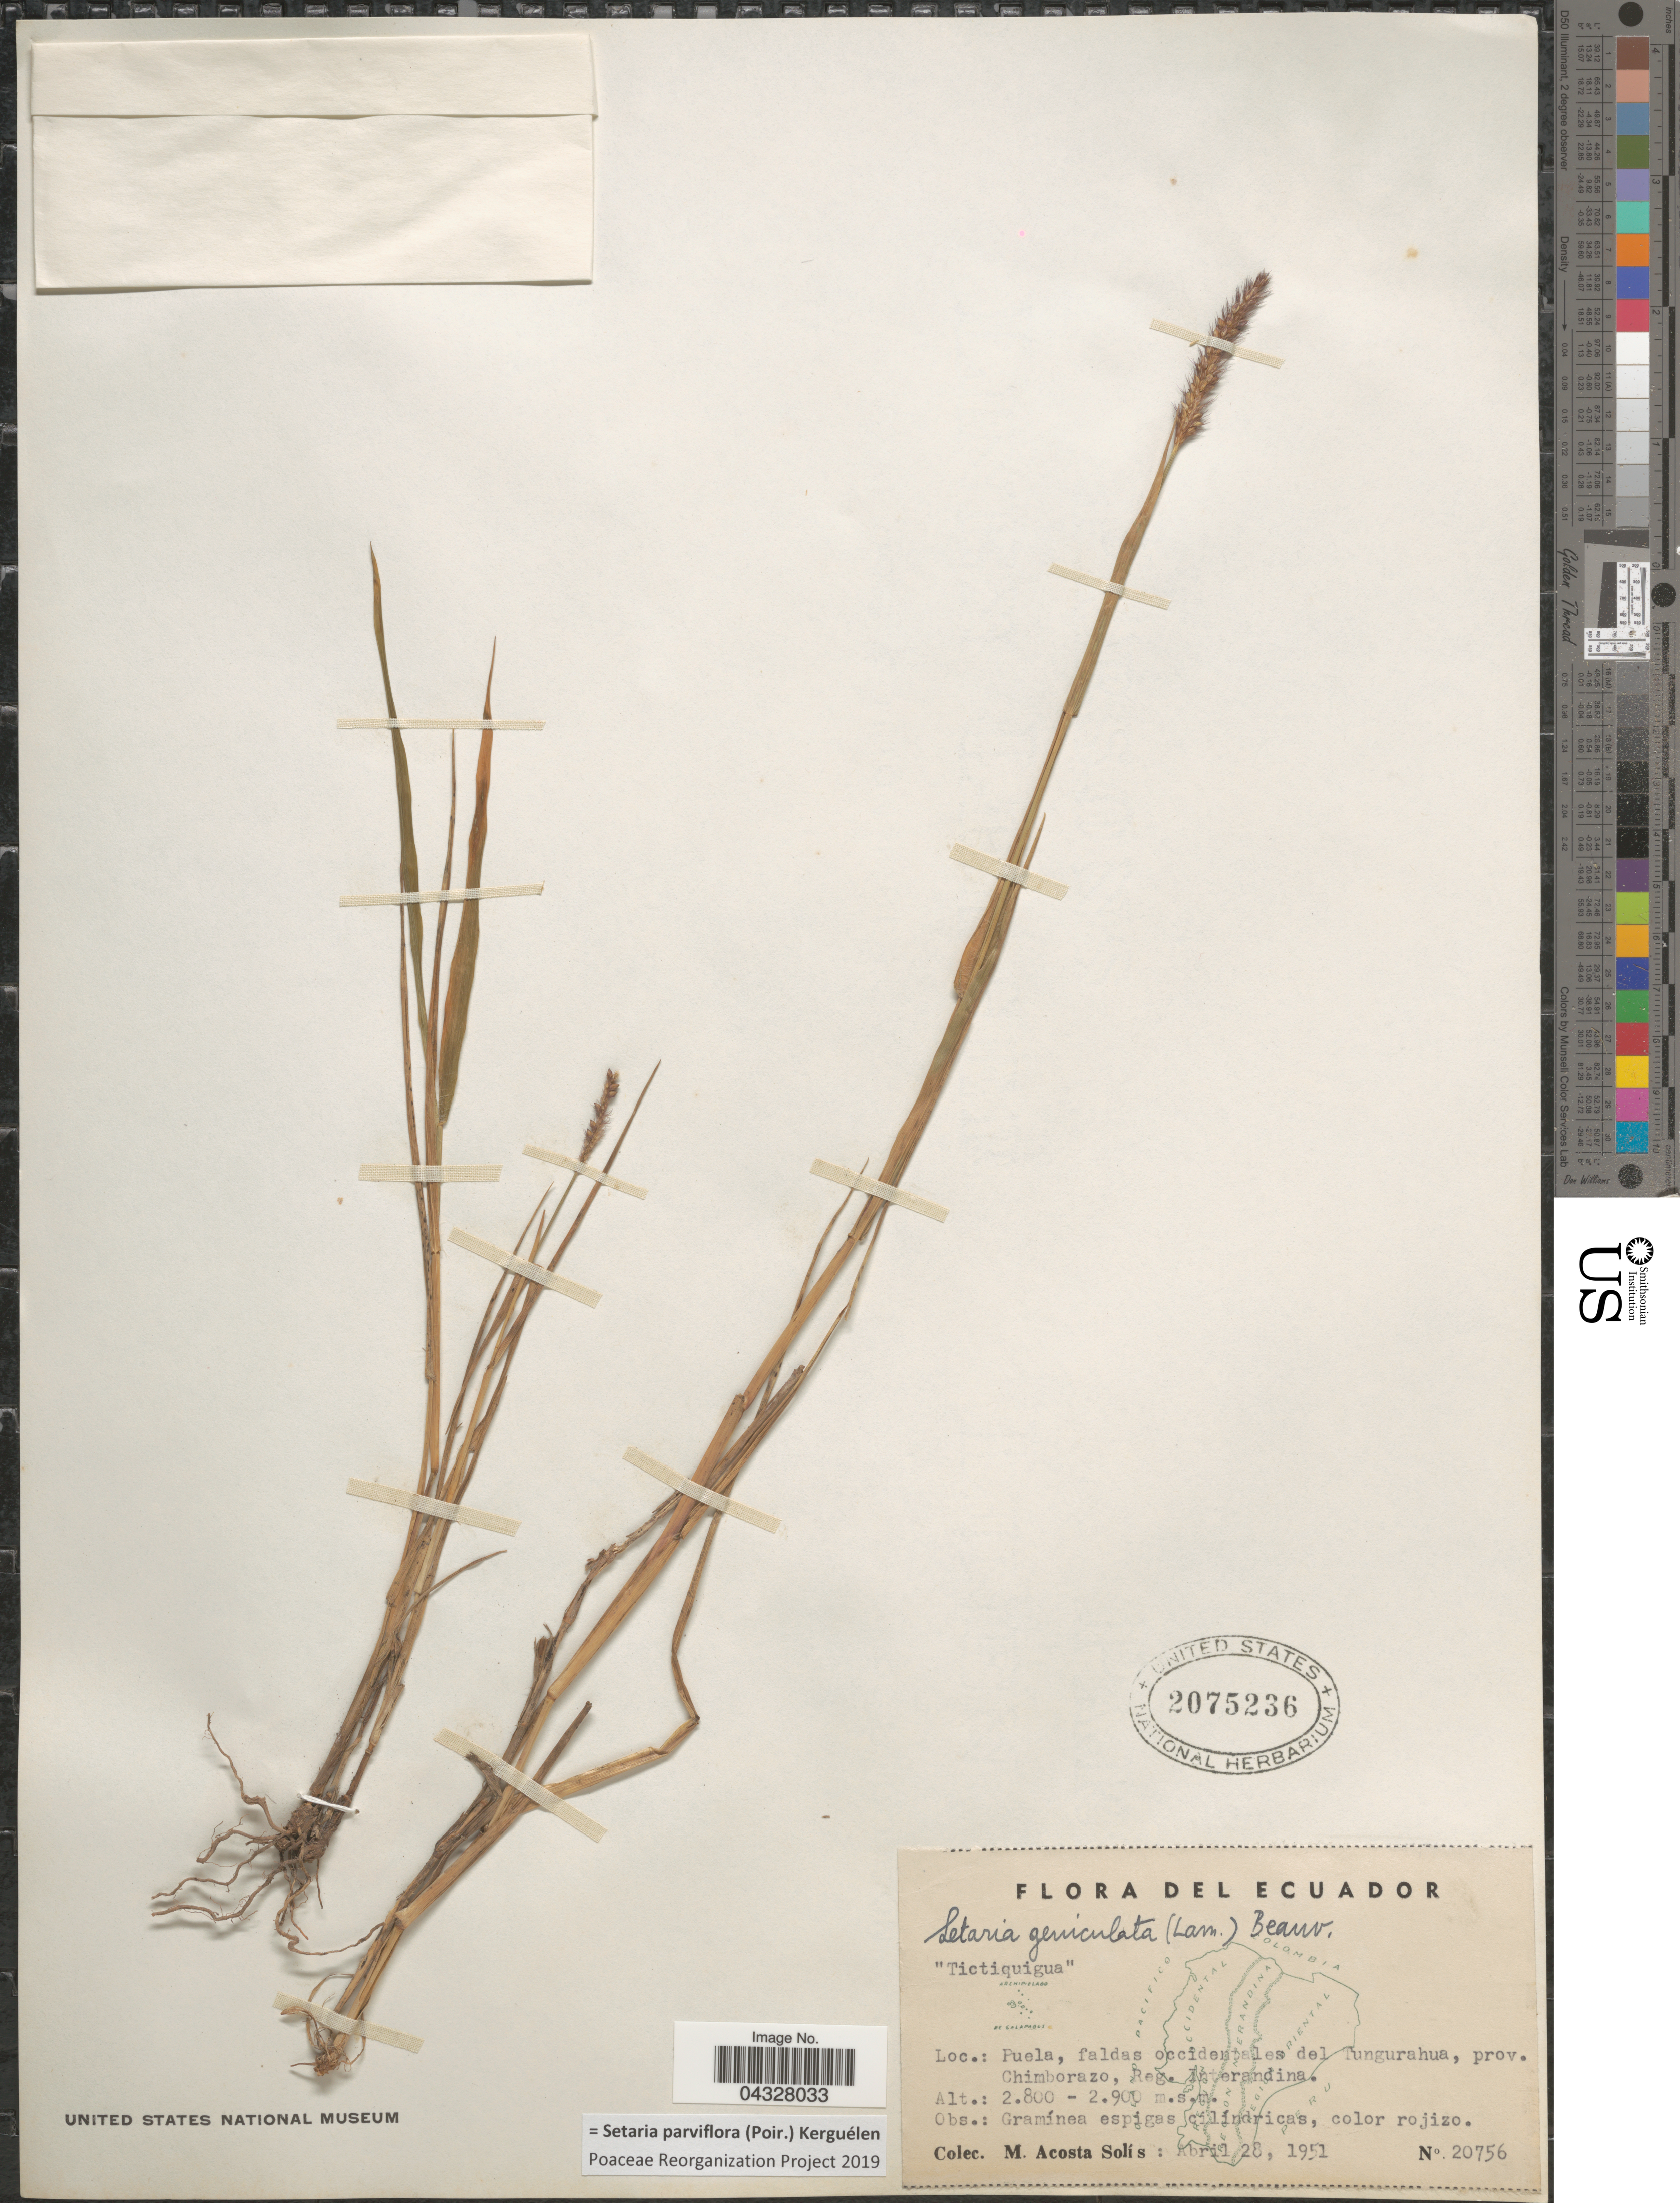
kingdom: Plantae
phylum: Tracheophyta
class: Liliopsida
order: Poales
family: Poaceae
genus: Setaria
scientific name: Setaria parviflora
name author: (Poir.) Kerguélen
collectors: M. Acosta Solis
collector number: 20756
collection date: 1951-04-28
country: Ecuador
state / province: Chimborazo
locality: Puela, faldas occidentales del Tungurahua, Reg. Interandina.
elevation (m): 2800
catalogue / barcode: US 2075236